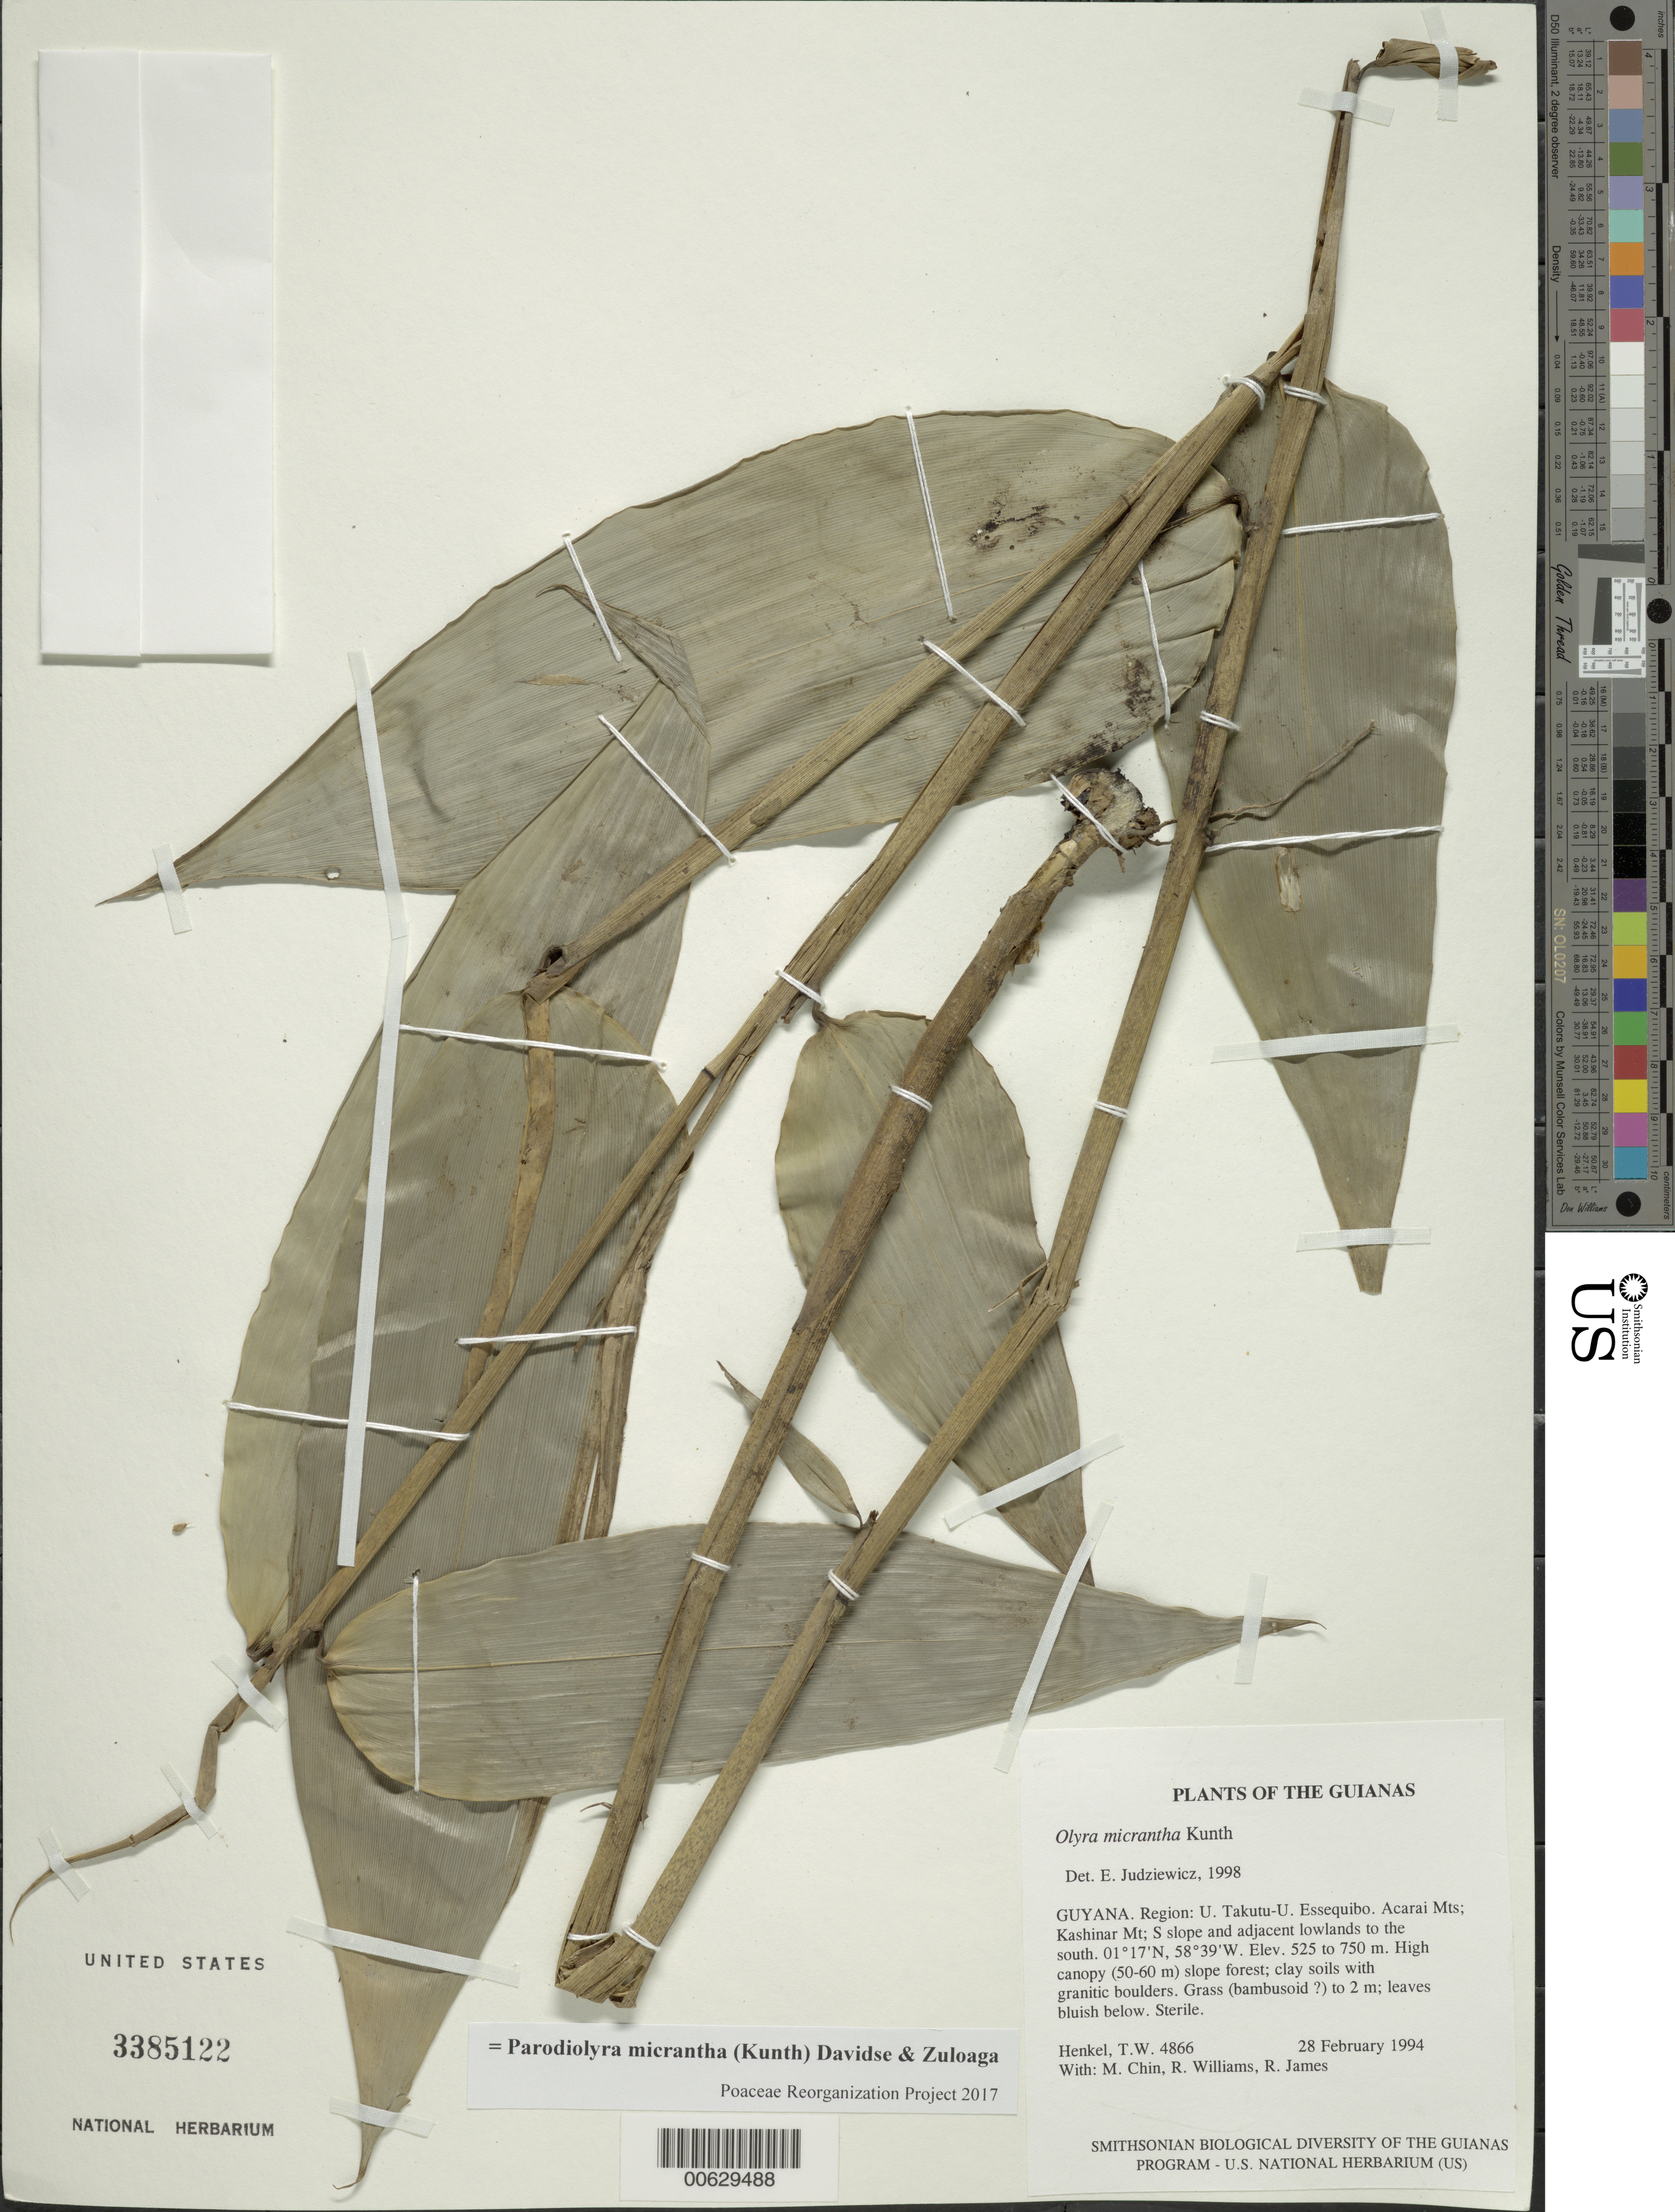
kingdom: Plantae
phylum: Tracheophyta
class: Liliopsida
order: Poales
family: Poaceae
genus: Parodiolyra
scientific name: Parodiolyra micrantha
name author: (Kunth) Davidse & Zuloaga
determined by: Poaceae Reorganization Project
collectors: T. Henkel, M. Chin, R. Williams & R. James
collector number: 4866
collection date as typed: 28 February 1994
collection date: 1994-02-28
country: Guyana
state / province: U. Takutu-U. Essequibo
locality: Acarai Mts; Kashinar Mt; S slope and adjacent lowlands to the south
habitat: High canopy (50-60 m) slope forest; clay soils with granitic boulders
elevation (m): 525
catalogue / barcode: US 3385122